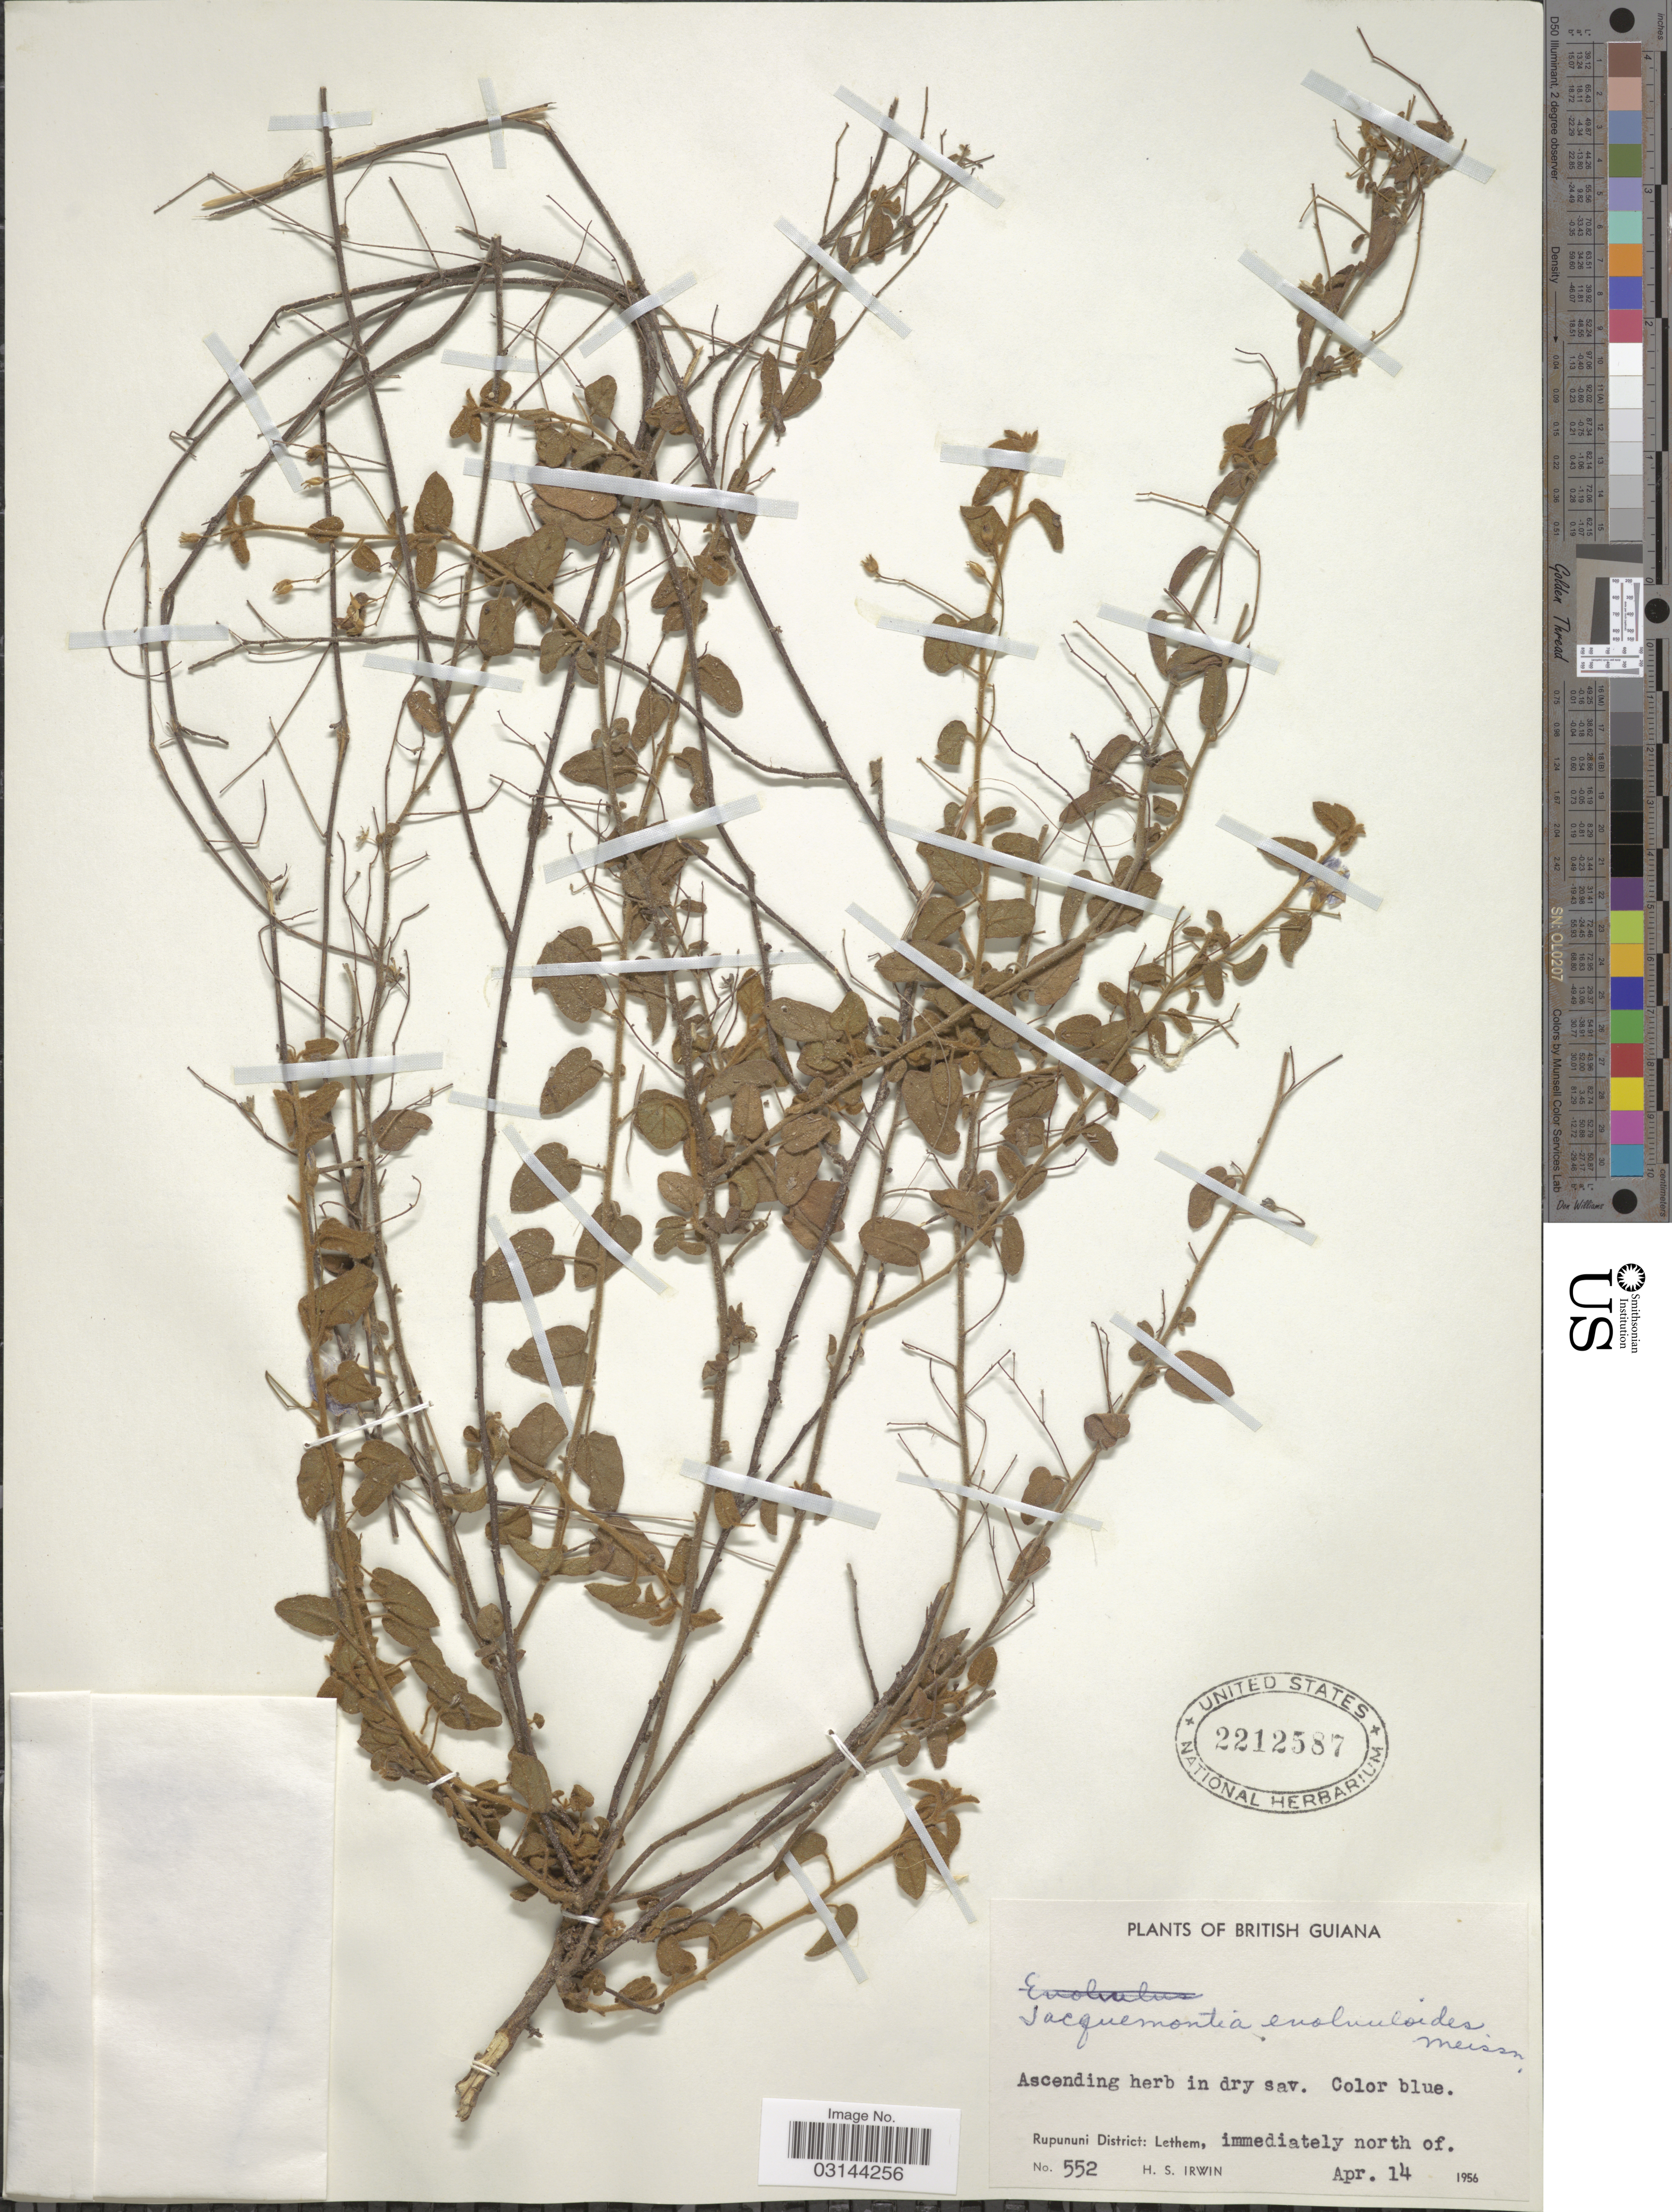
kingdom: Plantae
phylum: Tracheophyta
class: Magnoliopsida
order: Solanales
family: Convolvulaceae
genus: Jacquemontia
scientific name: Jacquemontia evolvuloides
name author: Meisn.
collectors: H. Irwin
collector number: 552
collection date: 1956-04-14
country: Guyana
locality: British Guiana, Rupununi District: Lethem, immediately north of.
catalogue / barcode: US 2212587